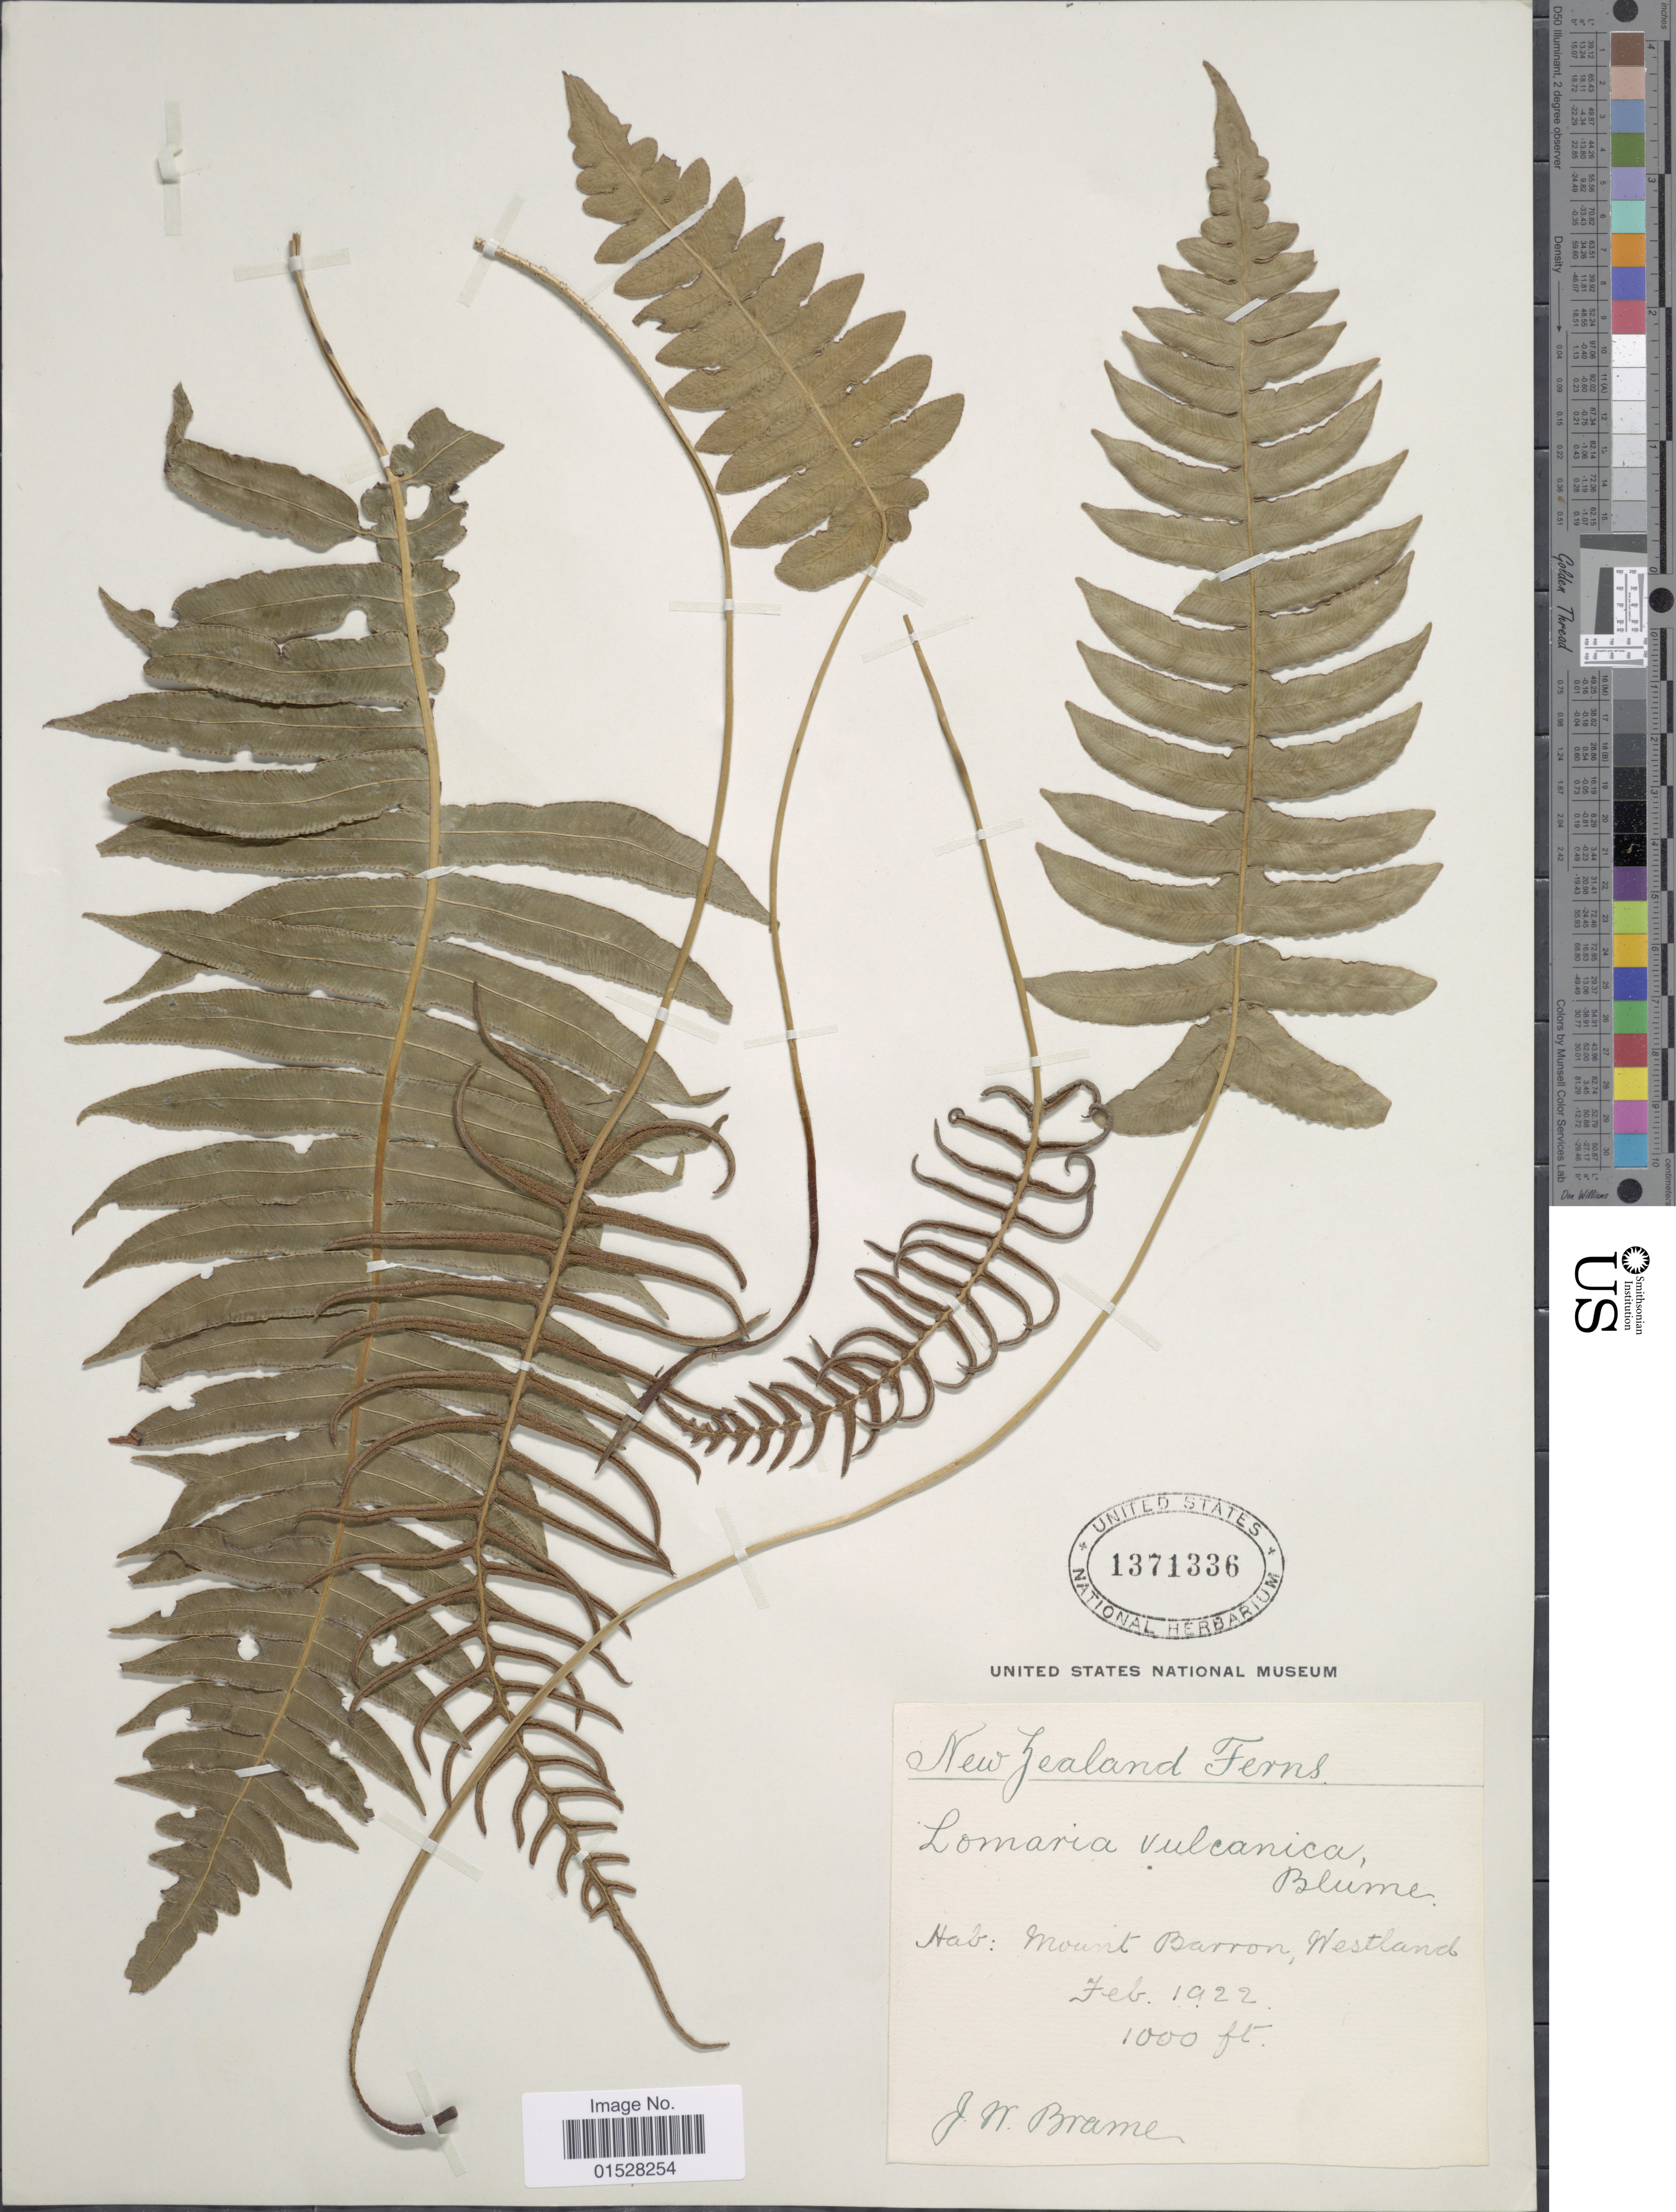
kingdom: Plantae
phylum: Tracheophyta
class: Polypodiopsida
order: Polypodiales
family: Blechnaceae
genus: Blechnum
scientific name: Blechnum vulcanicum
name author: (Blume) Kuhn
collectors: J. Brame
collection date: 1922-02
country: New Zealand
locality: Mount Barron, Westland.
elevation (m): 305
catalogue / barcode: US 1371336